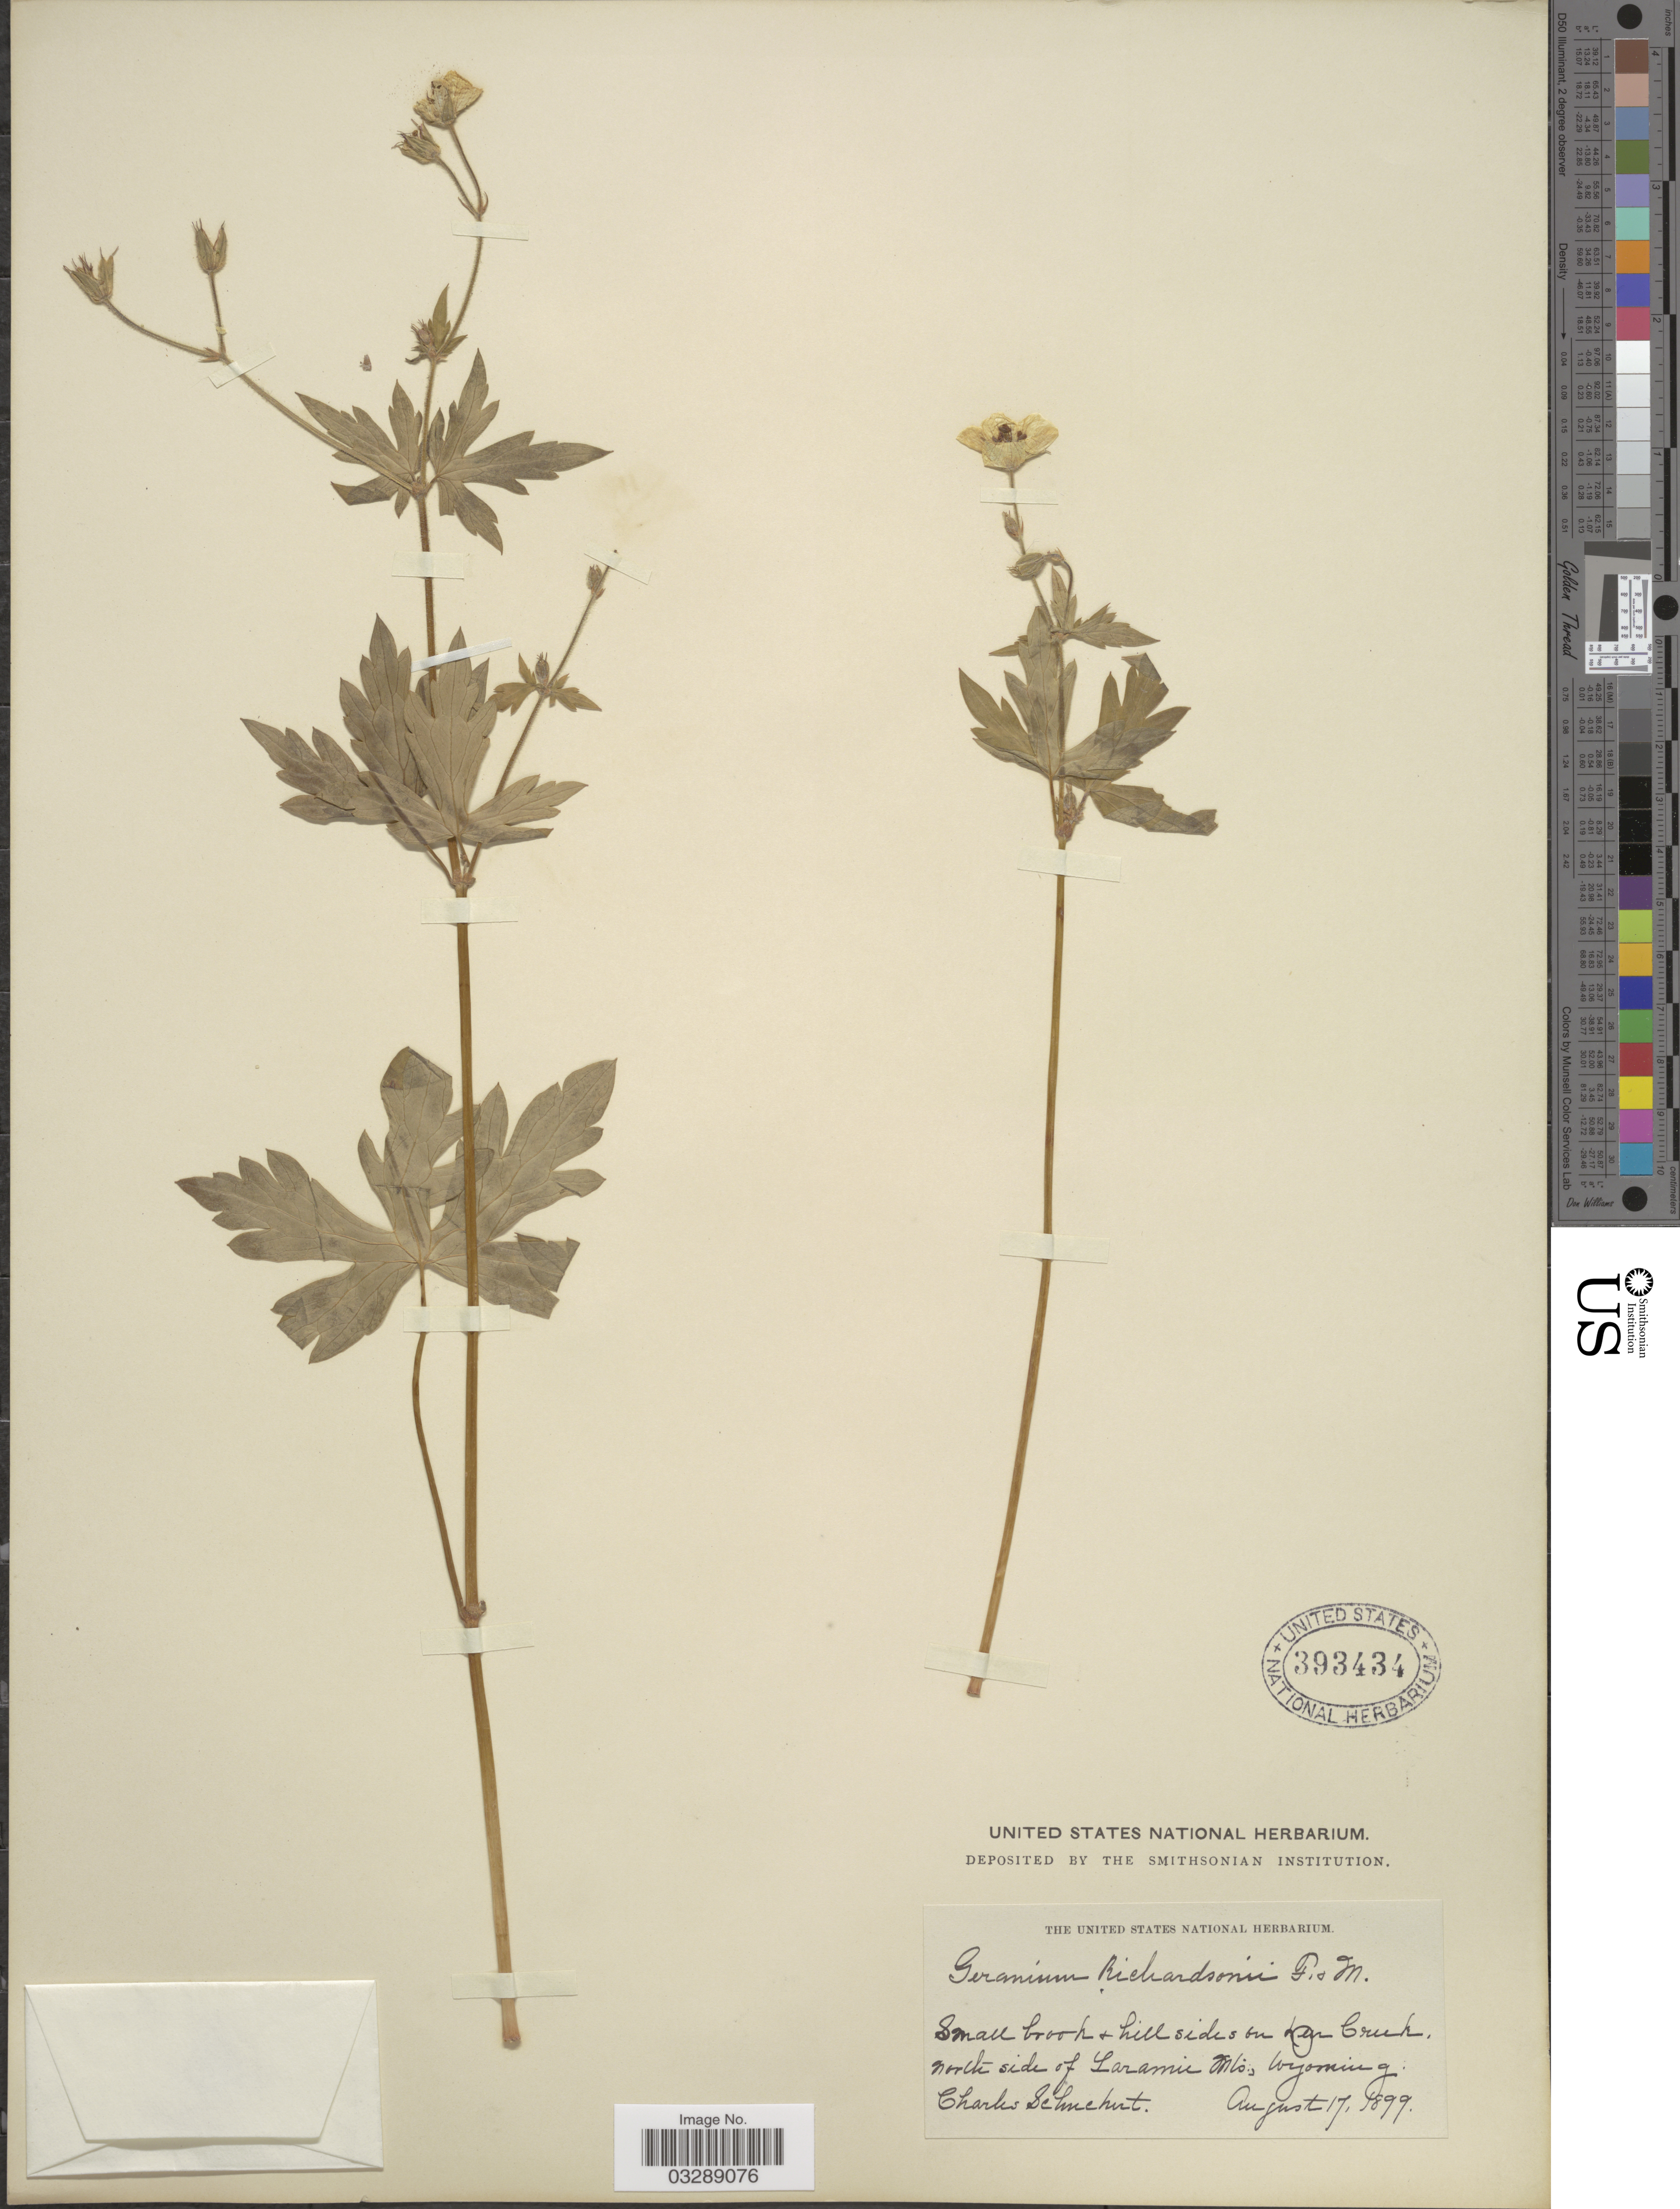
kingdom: Plantae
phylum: Tracheophyta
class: Magnoliopsida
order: Geraniales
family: Geraniaceae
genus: Geranium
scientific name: Geranium richardsonii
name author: Fisch. & Trautv.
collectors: C. Schuchert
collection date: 1899-08-17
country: United States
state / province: Wyoming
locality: Deer Creek, north side of Laramie Mts.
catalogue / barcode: US 393434